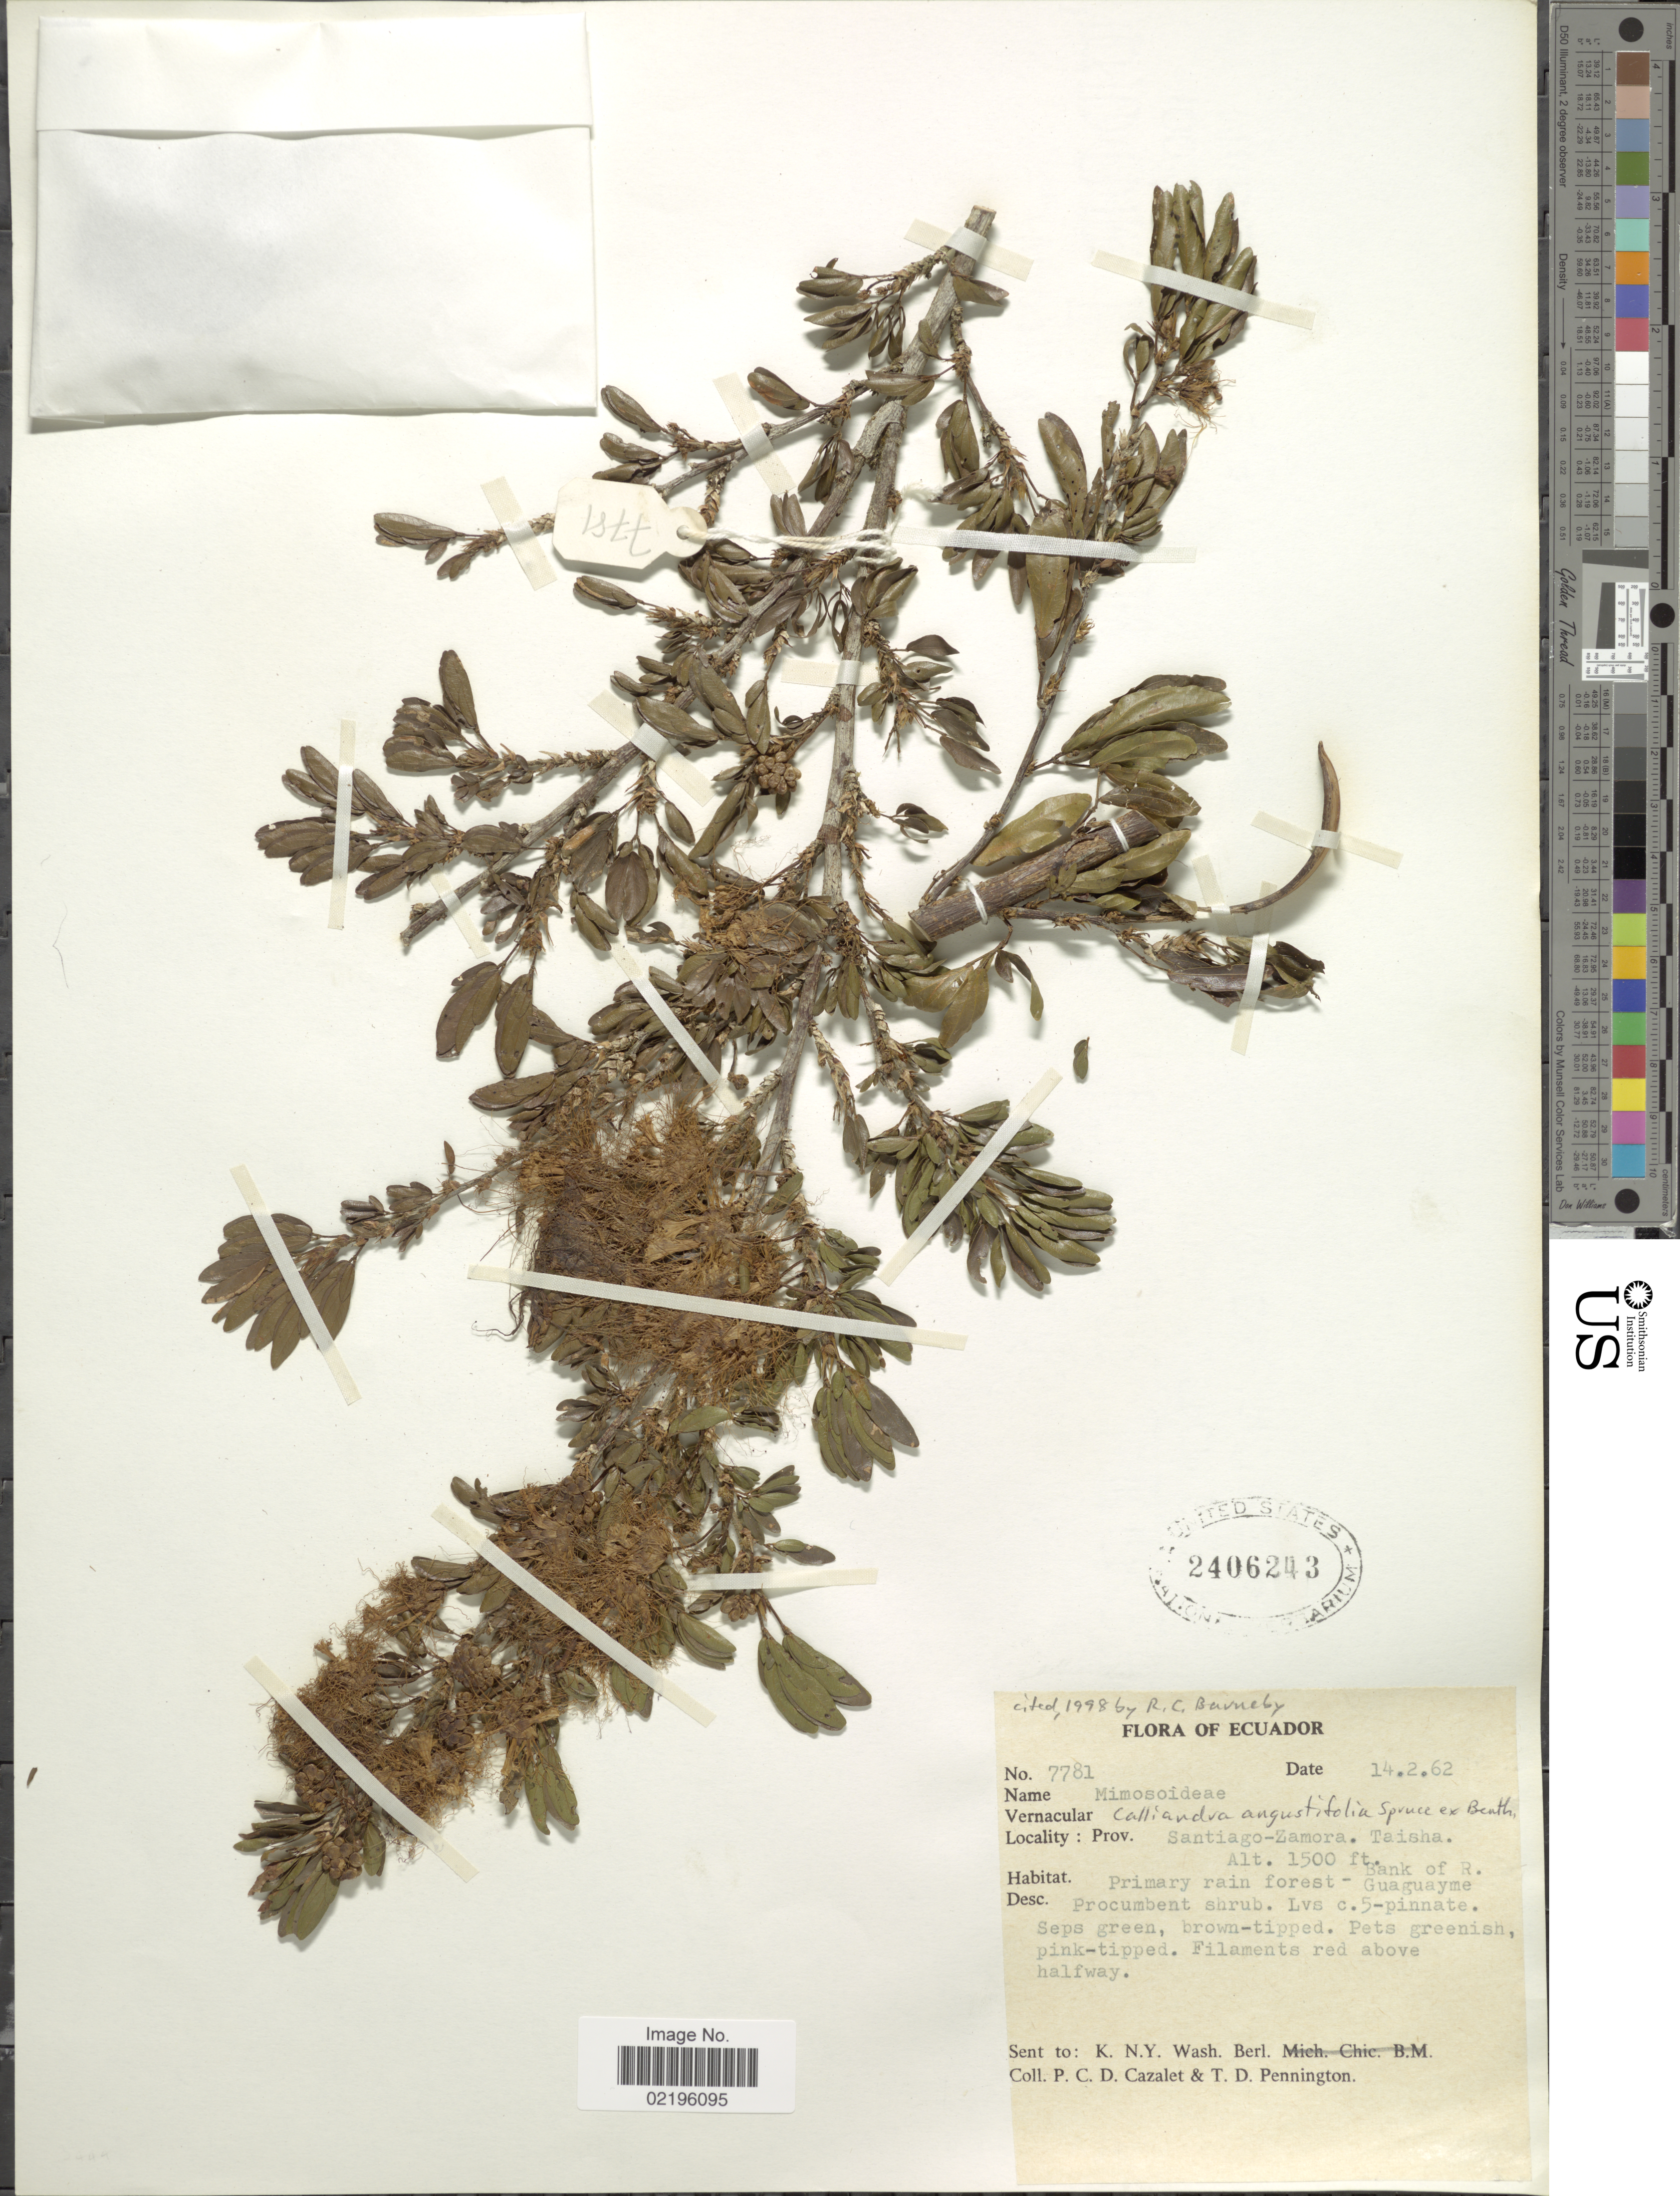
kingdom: Plantae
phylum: Tracheophyta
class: Magnoliopsida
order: Fabales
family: Fabaceae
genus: Calliandra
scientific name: Calliandra angustifolia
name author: Spruce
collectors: P. C. D. Cazalet & T. D. Pennington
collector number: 7781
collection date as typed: Transcribed d/m/y: 14/2/62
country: Ecuador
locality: Prov. Santiago - Zamora. Taisha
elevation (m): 457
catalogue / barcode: US 2406243